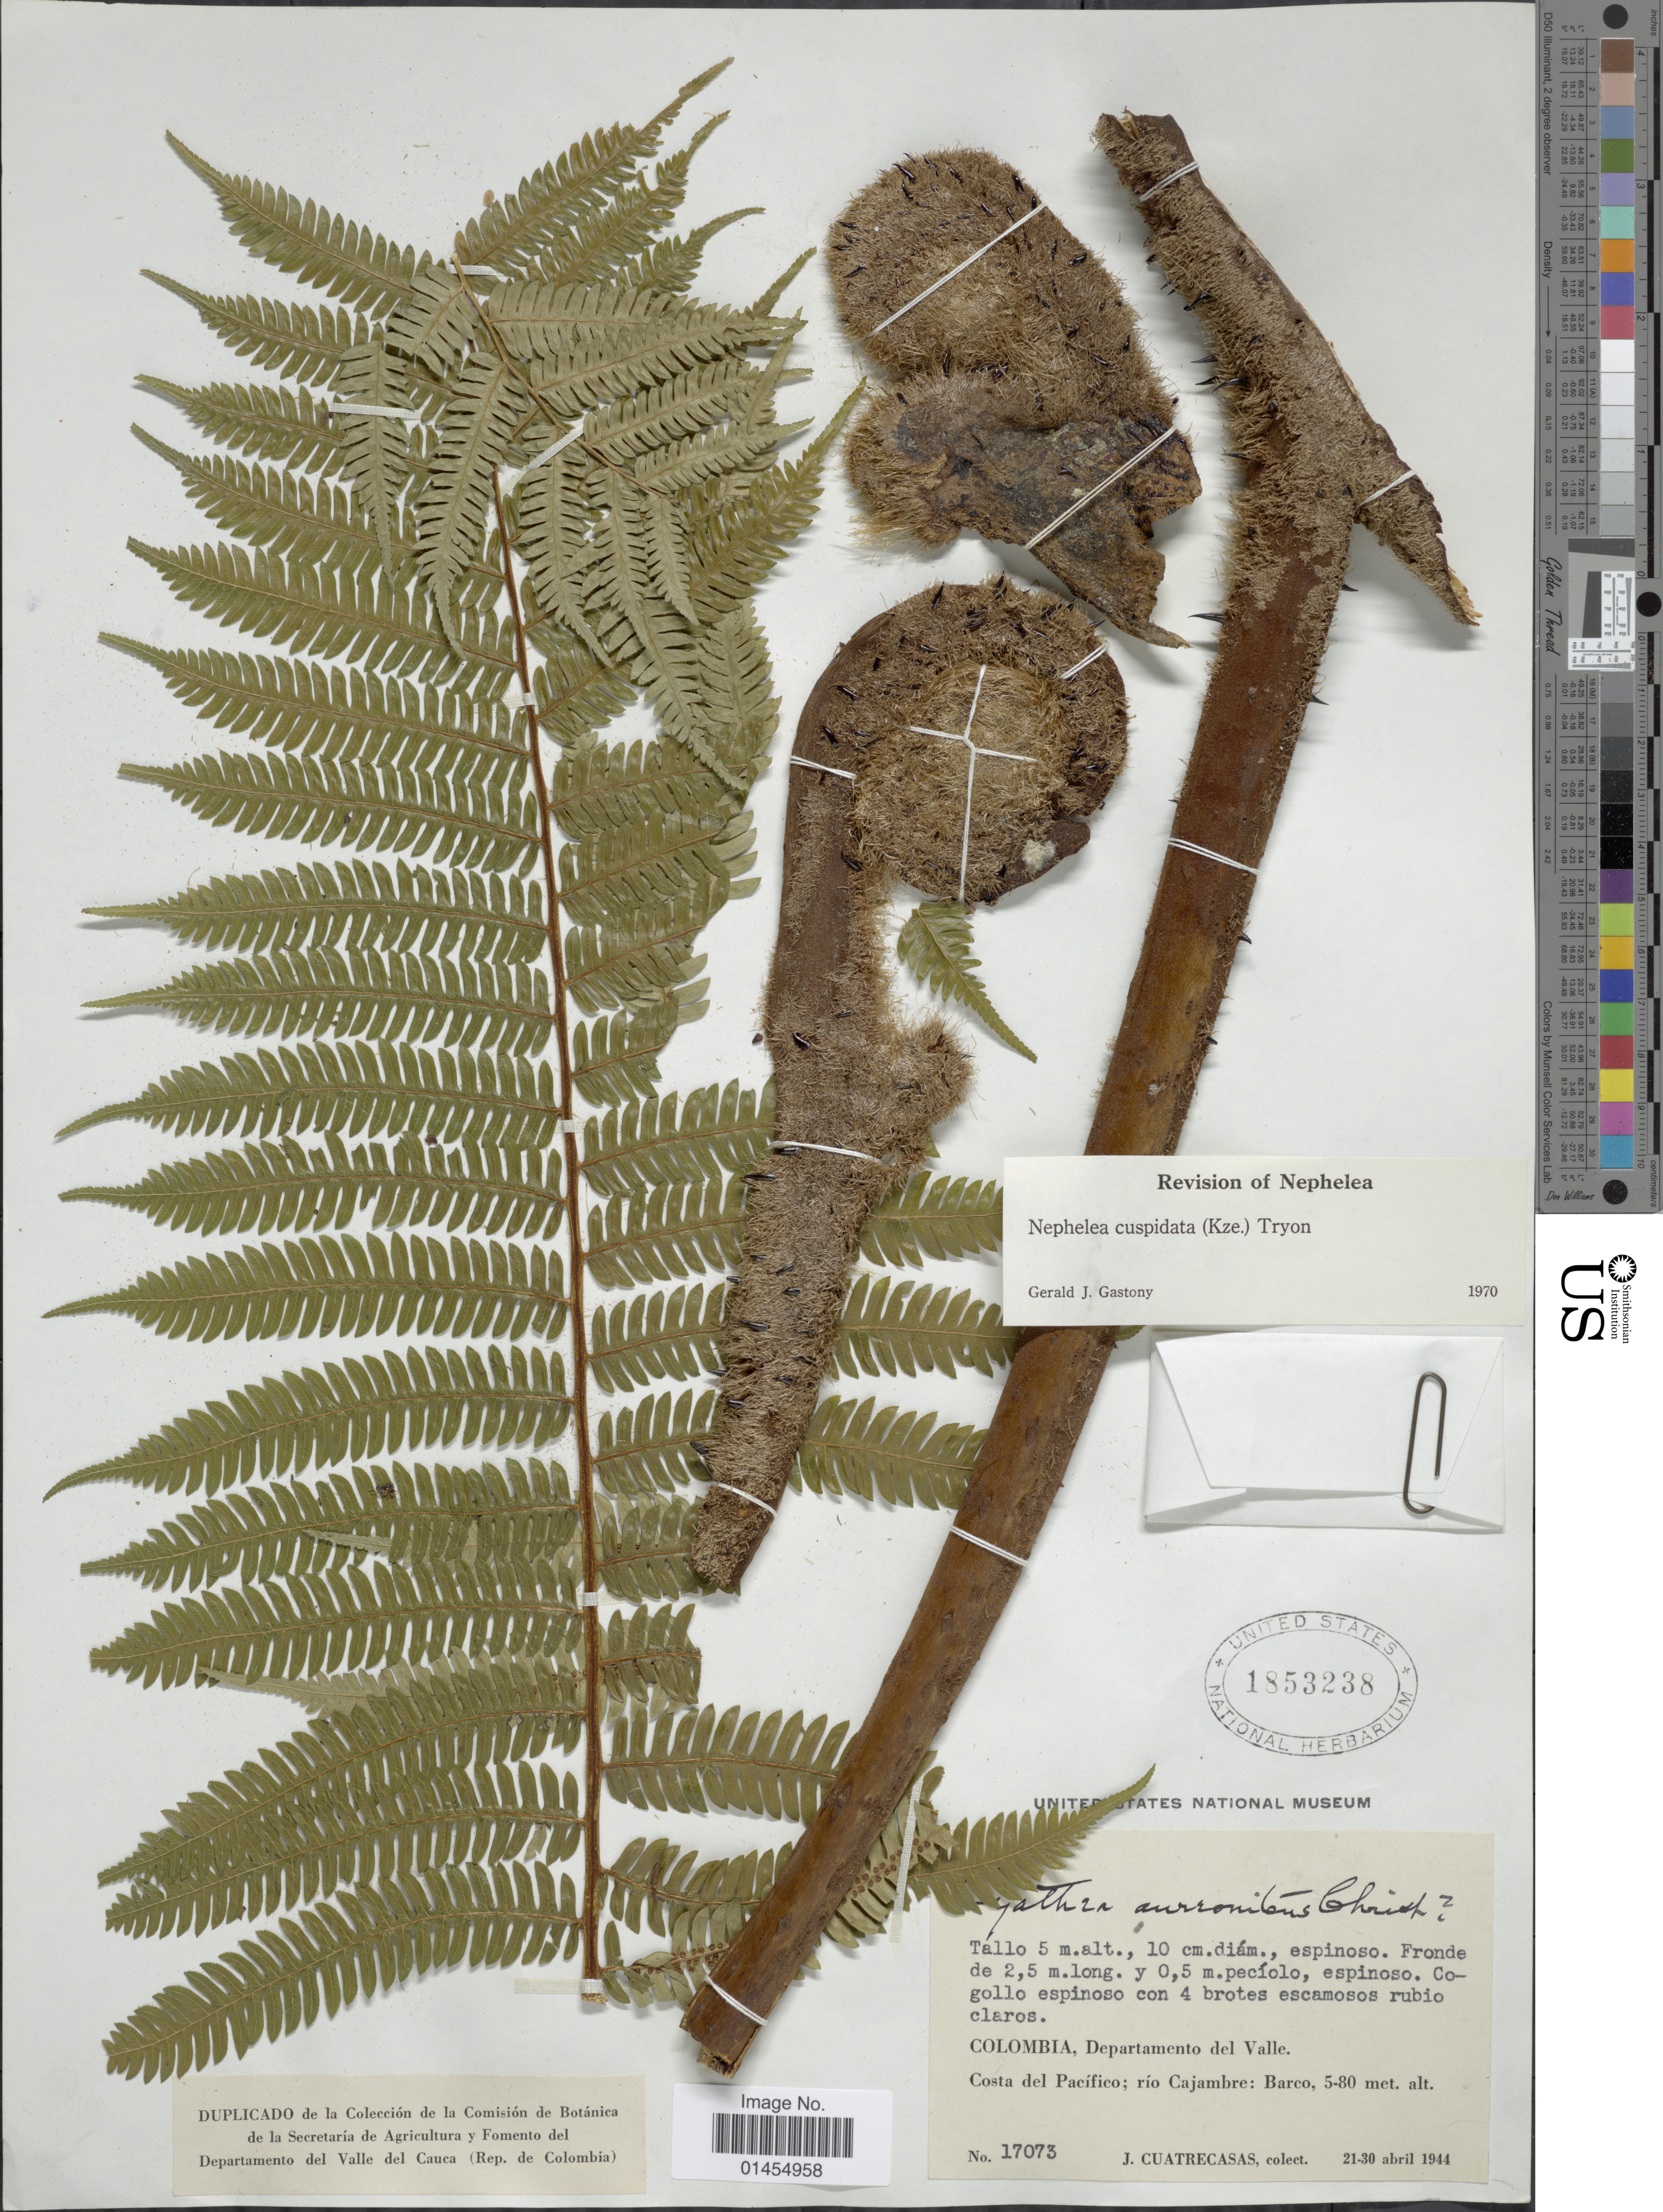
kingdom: Plantae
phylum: Tracheophyta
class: Polypodiopsida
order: Cyatheales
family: Cyatheaceae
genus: Alsophila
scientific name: Alsophila cuspidata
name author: (Kunze) D.S. Conant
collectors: J. Cuatrecasas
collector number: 17073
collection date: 1944-04-21/1944-04-30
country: Colombia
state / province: Valle del Cauca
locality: Departamento del Valle. Costa del Pacífico; río Cajambre: Barco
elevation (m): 5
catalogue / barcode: US 1853238